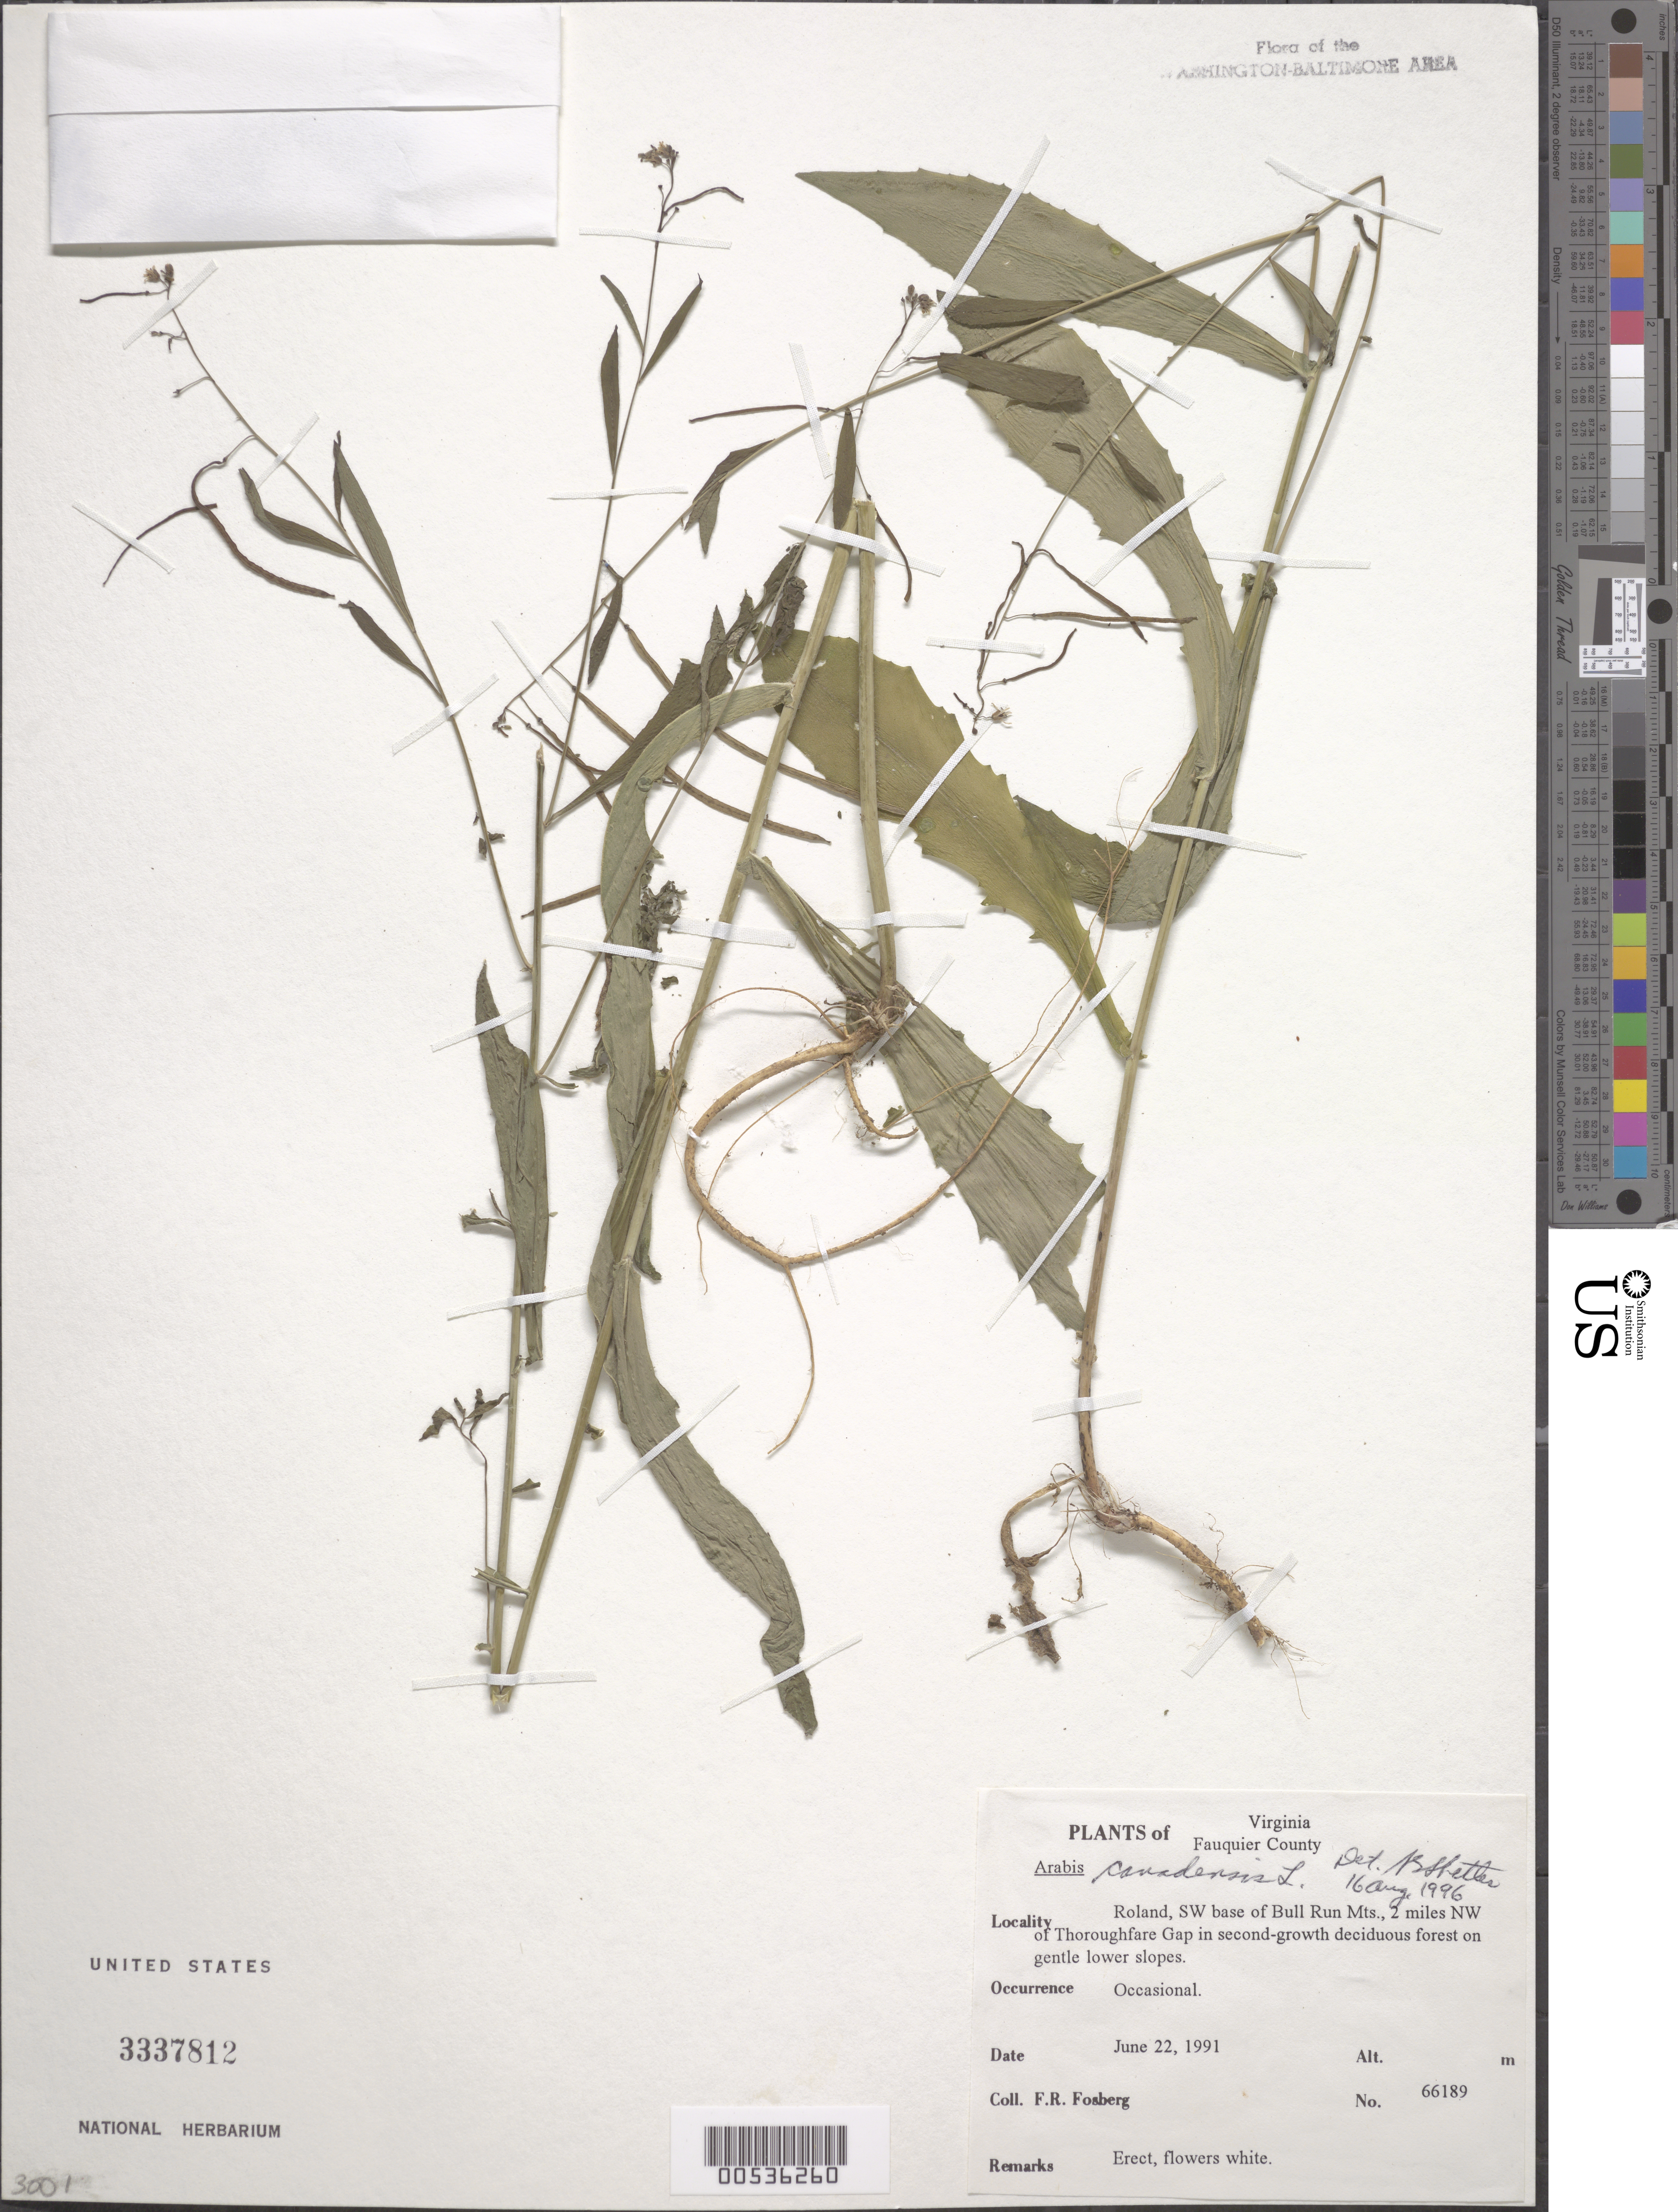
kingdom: Plantae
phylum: Tracheophyta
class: Magnoliopsida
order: Brassicales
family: Brassicaceae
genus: Boechera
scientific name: Boechera canadensis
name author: (L.) Al-Shehbaz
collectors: F. R. Fosberg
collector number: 66189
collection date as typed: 22 Jun 1991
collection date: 1991-06-22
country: United States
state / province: Virginia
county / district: Fauquier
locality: Roland, SW base of Bull Run Mts., NW of Thorofare Gap Bull Run Mts.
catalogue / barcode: US 3337812